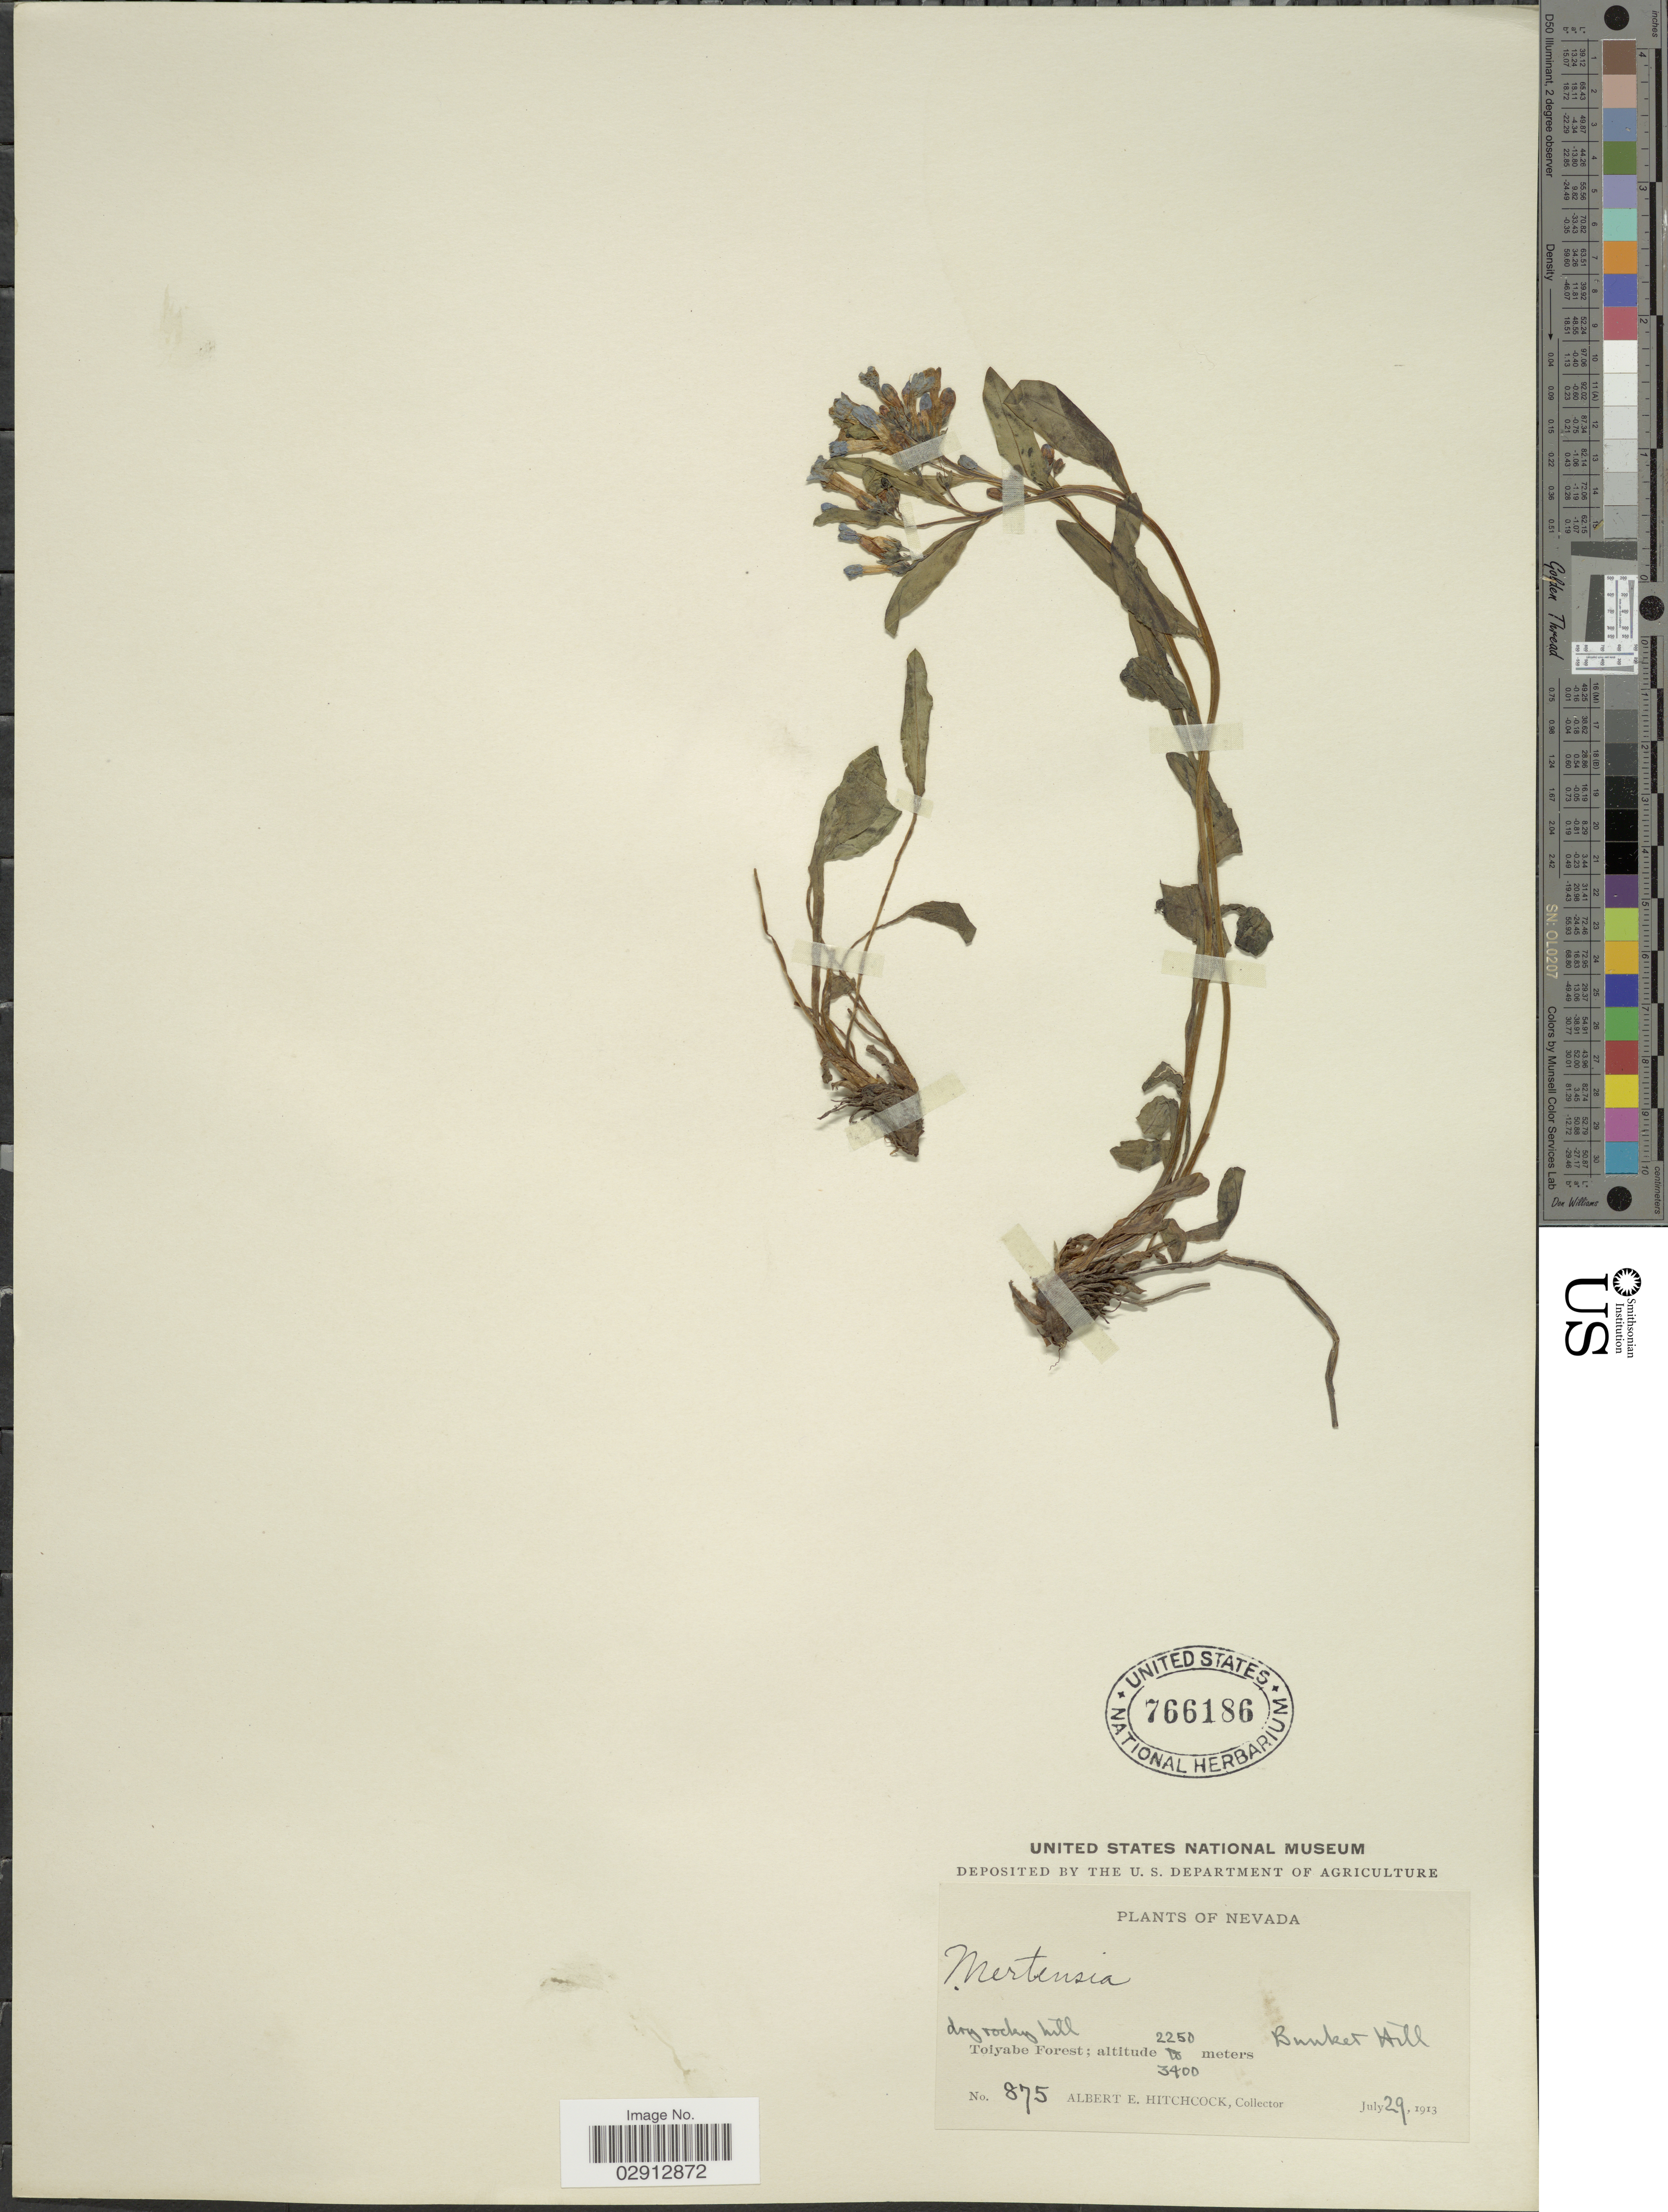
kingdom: Plantae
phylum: Tracheophyta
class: Magnoliopsida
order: Boraginales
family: Boraginaceae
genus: Mertensia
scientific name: Mertensia oblongifolia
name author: (Nutt.) G. Don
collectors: A. Hitchcock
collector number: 875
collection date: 1913-07-29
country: United States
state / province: Nevada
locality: Toiyabe Forest. Bunker Hill.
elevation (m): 2250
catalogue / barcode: US 766186